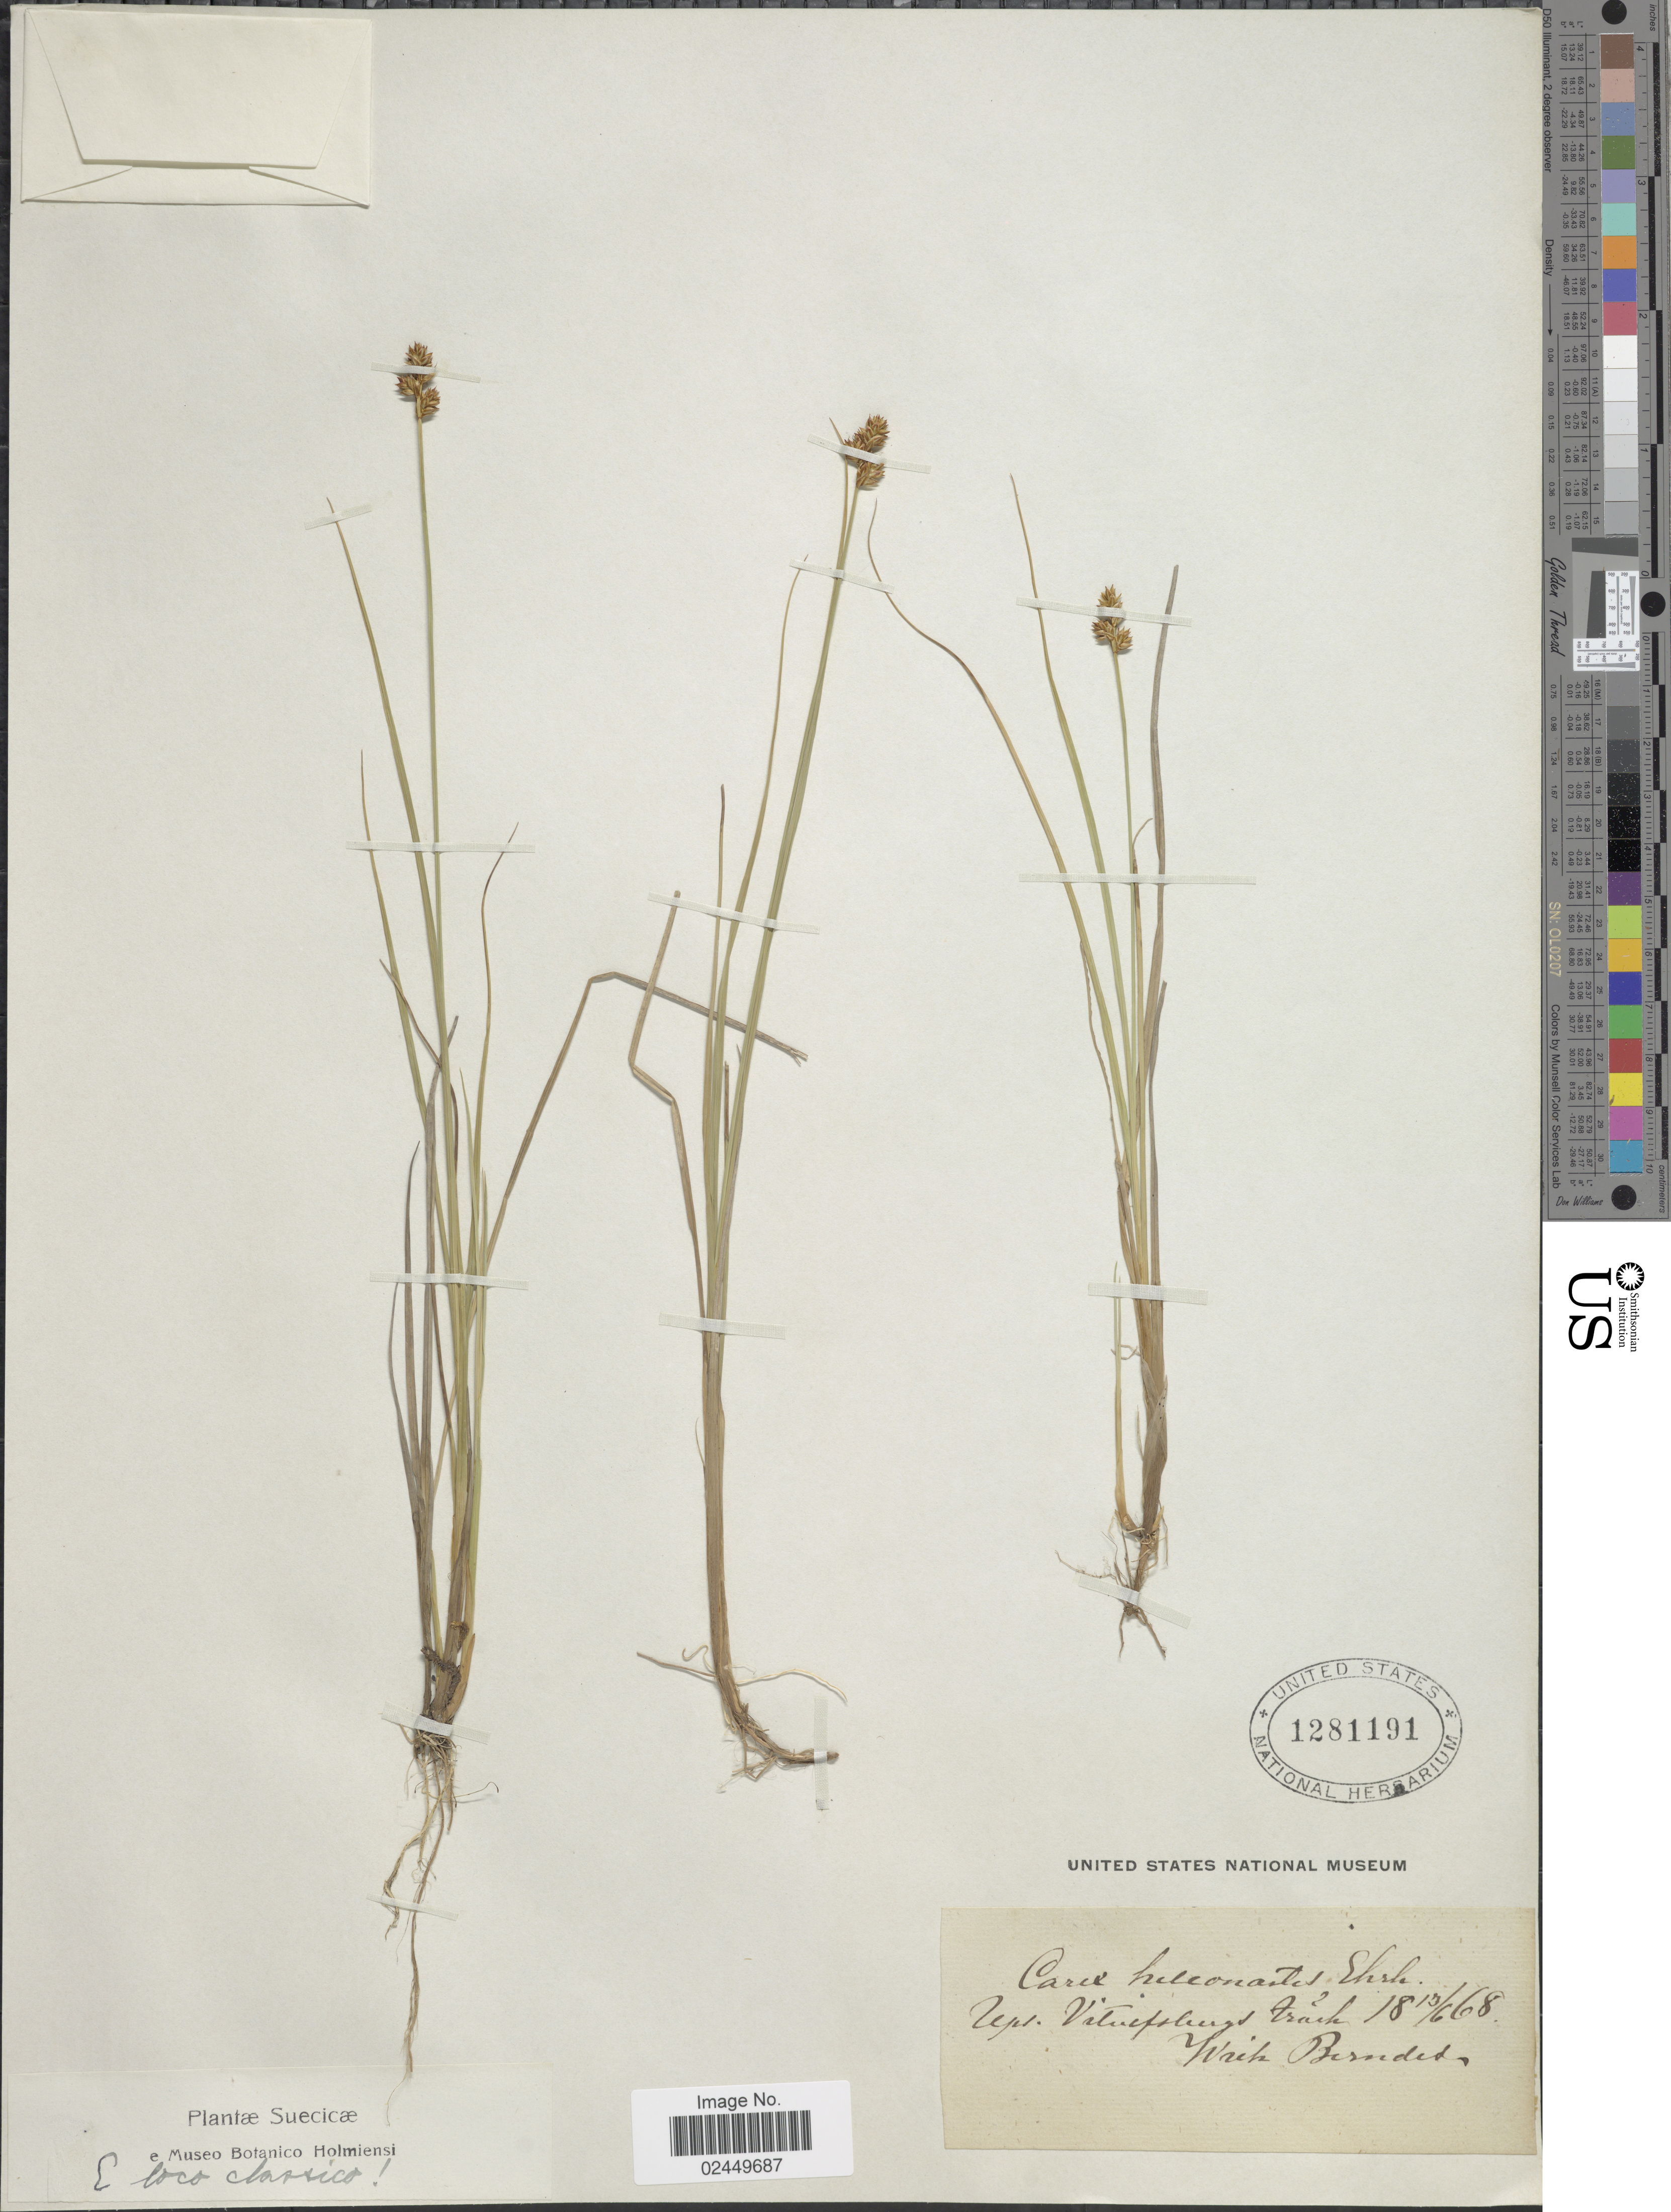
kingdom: Plantae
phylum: Tracheophyta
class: Liliopsida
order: Poales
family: Cyperaceae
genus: Carex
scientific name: Carex heleonastes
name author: Ehrh. ex L. f.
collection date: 1868-06-13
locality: Upl. Vrtucsburgs Trail [interpreted]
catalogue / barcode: US 1281191